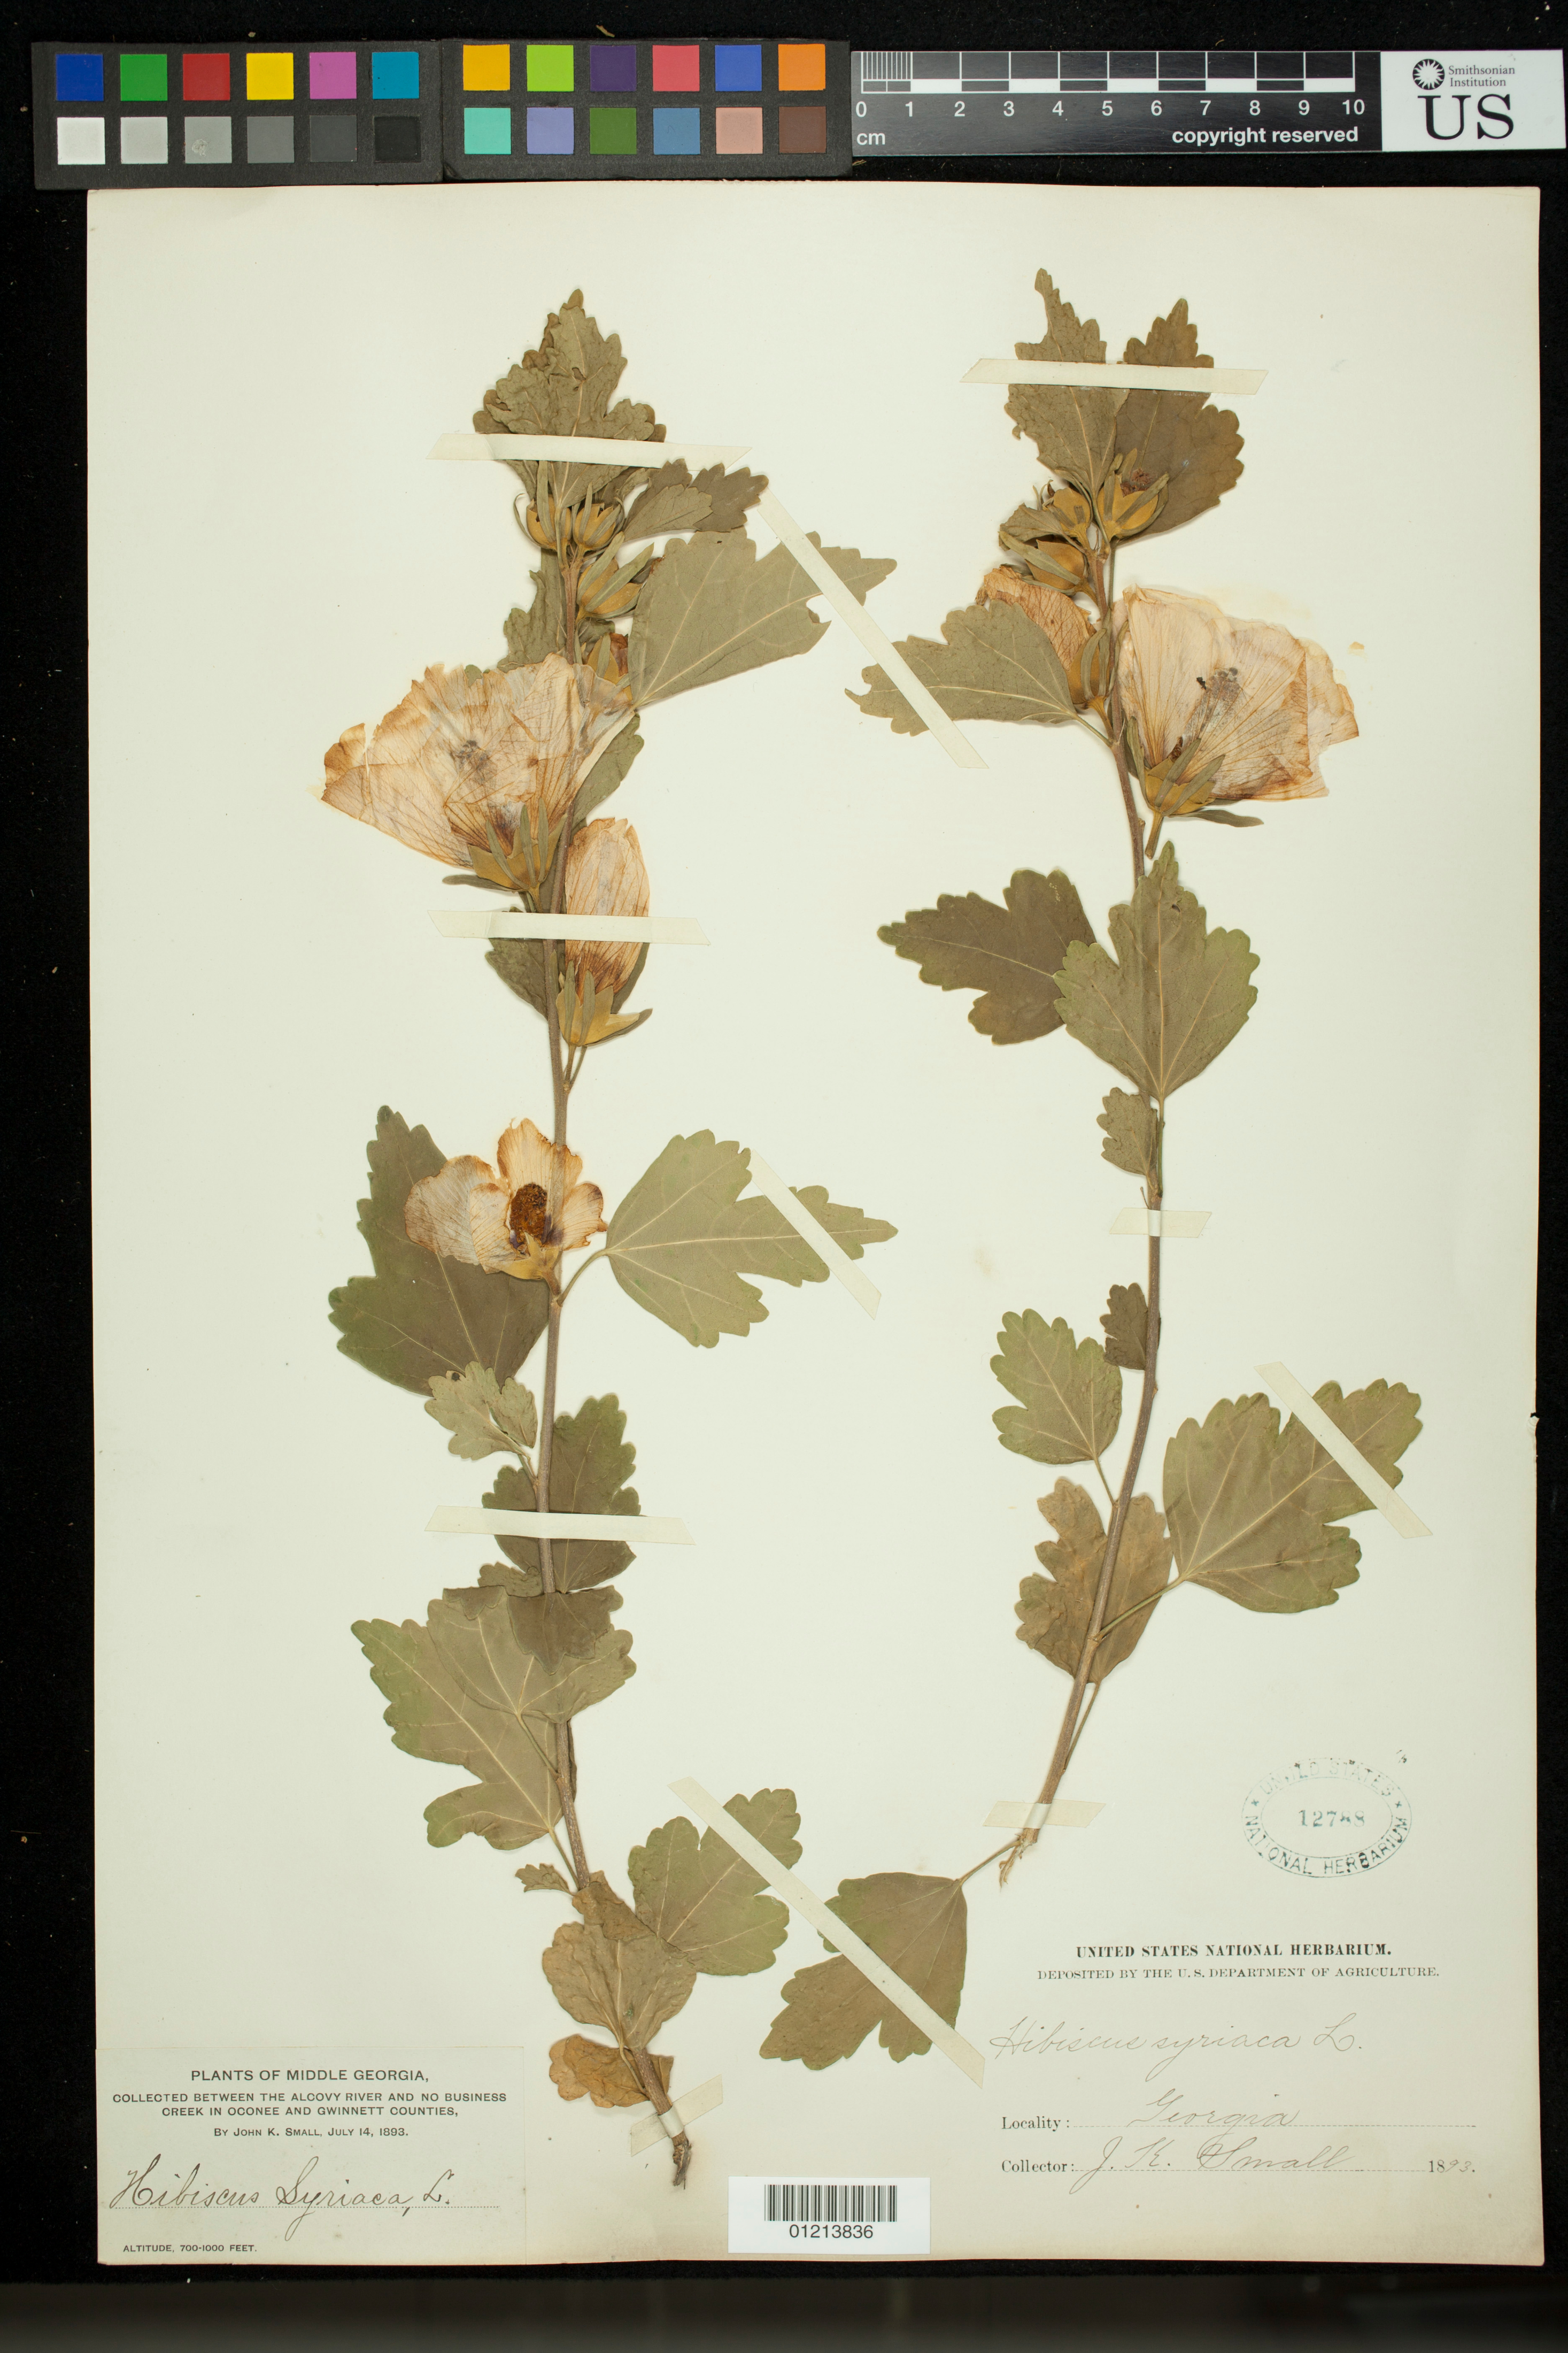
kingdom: Plantae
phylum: Tracheophyta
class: Magnoliopsida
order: Malvales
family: Malvaceae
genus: Hibiscus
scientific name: Hibiscus syriacus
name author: L.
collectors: J. K. Small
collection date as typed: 14 Jul 1893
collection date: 1893-07-14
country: United States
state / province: Georgia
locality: Middle Georgia: Between the Alcovy River and No Business Creek in Oconee and Gwinnet Counties.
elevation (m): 213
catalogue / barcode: US 12788